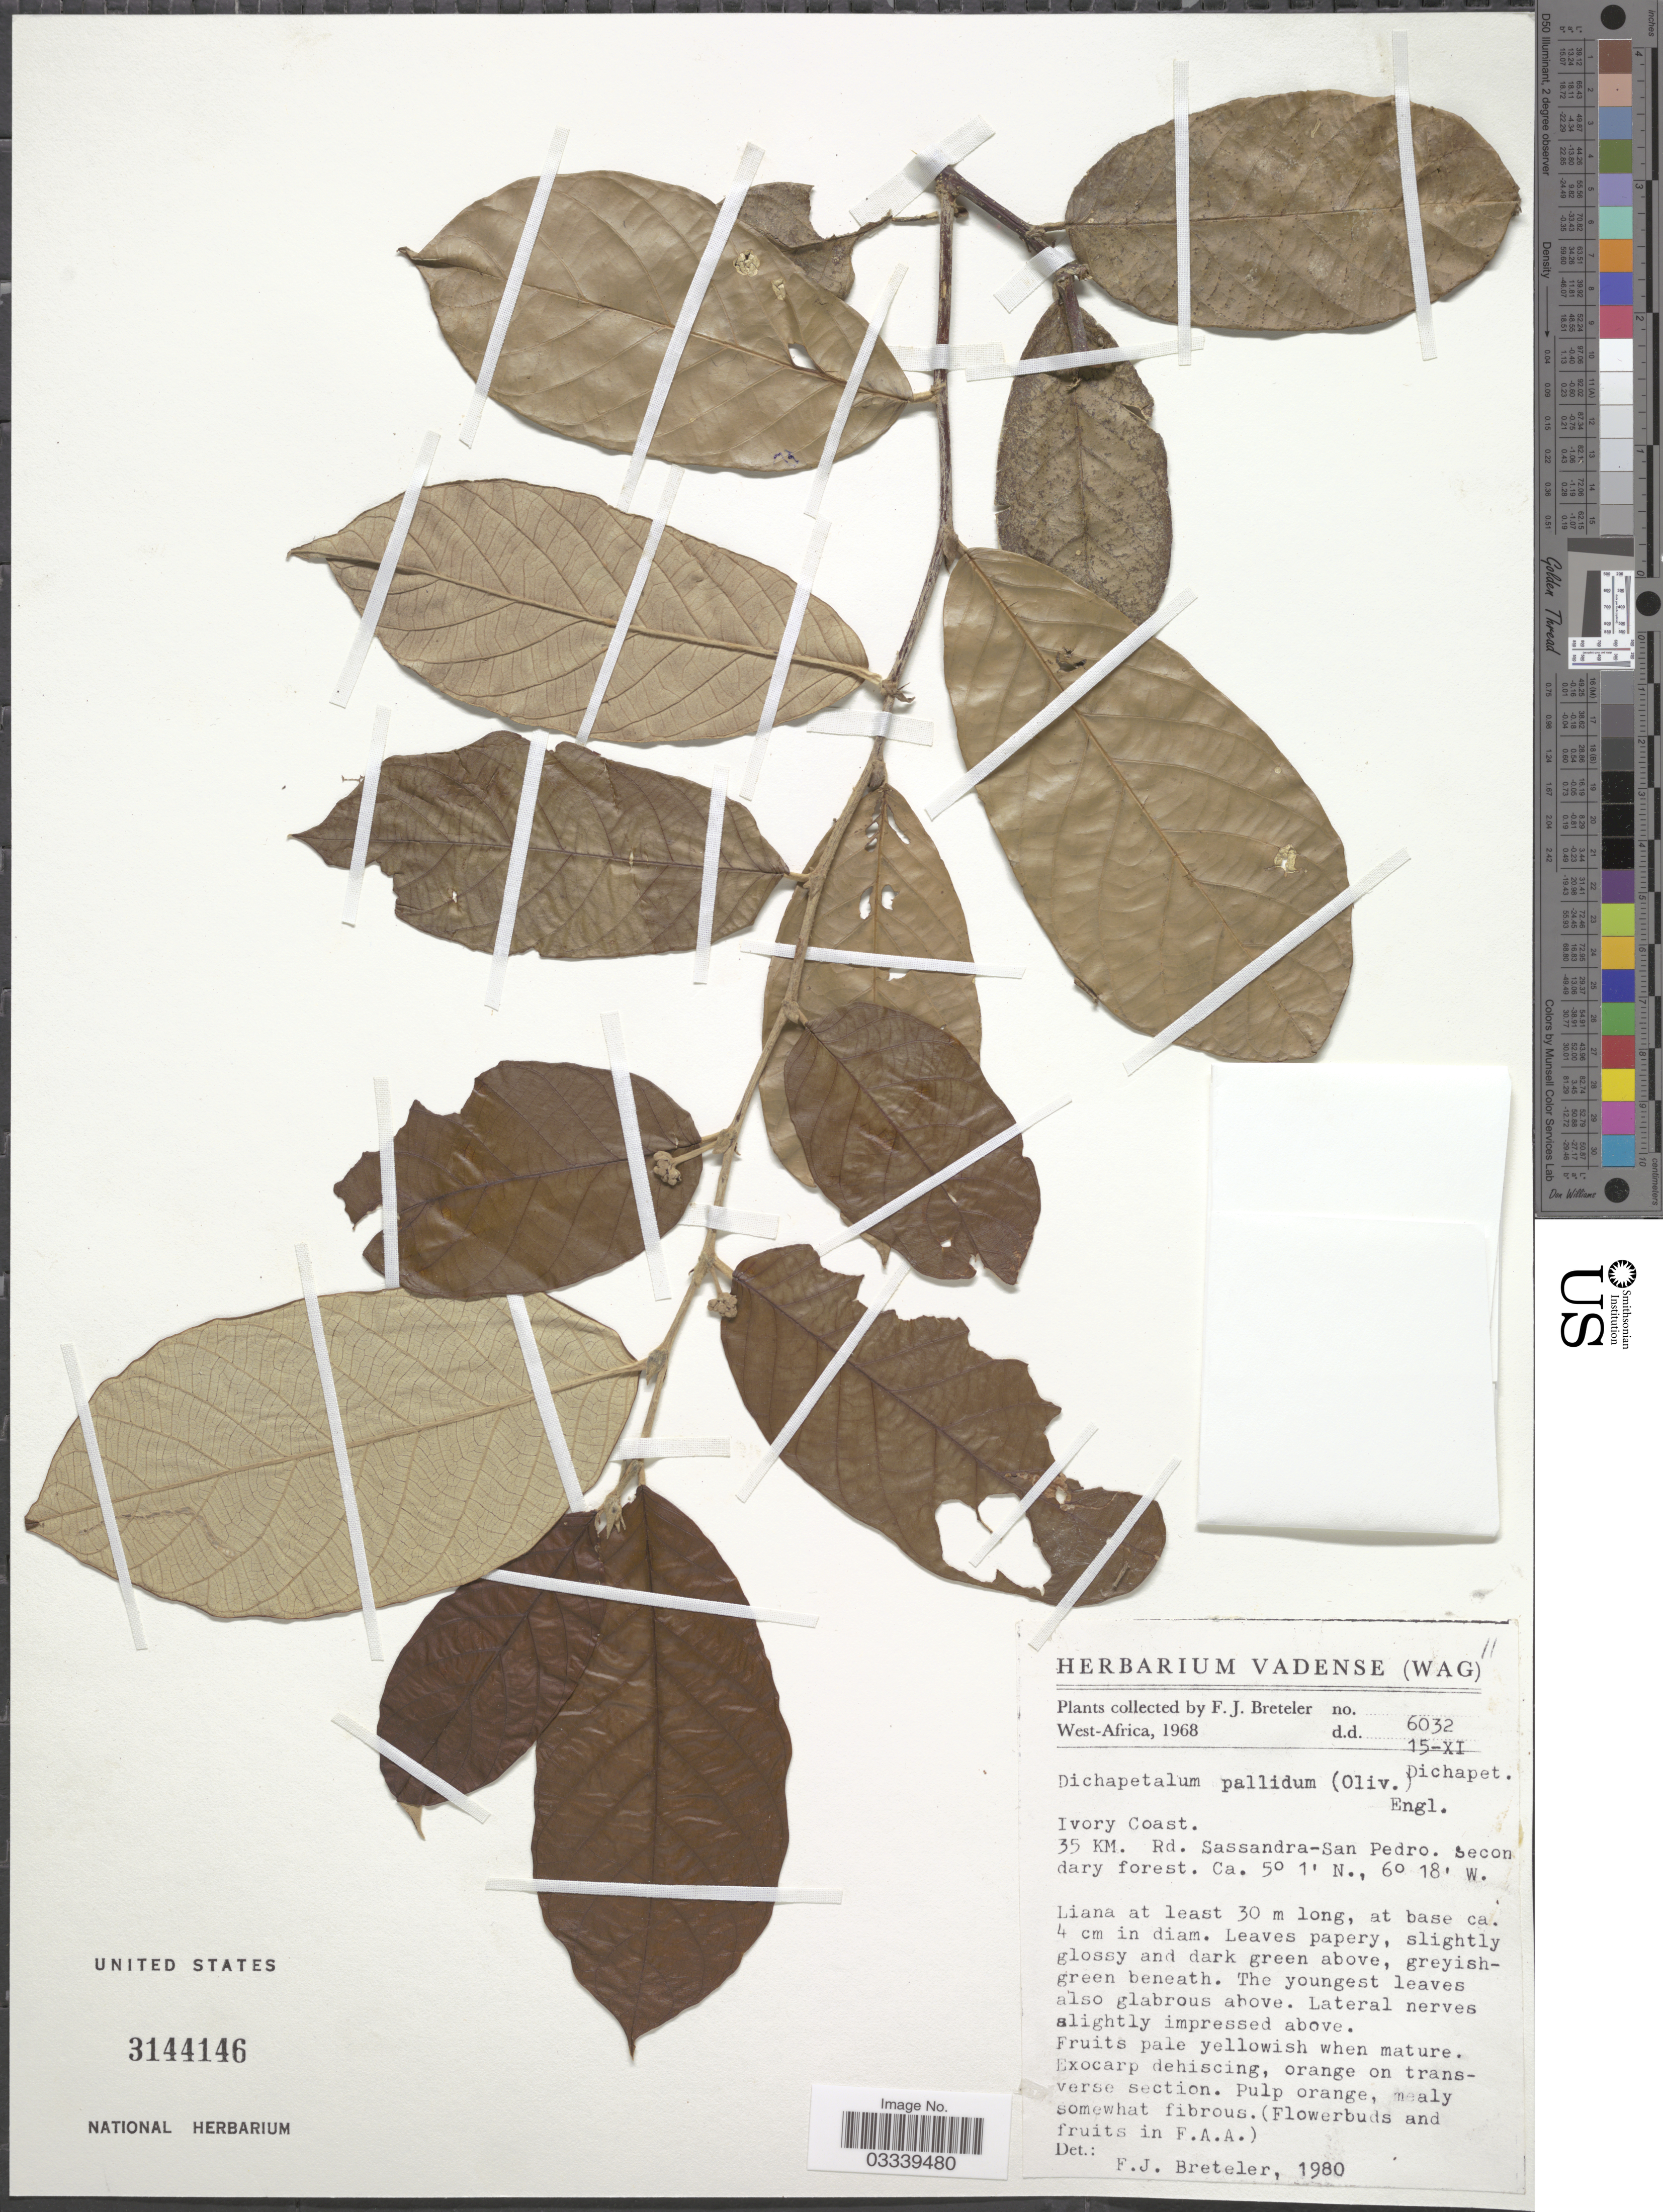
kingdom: Plantae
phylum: Tracheophyta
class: Magnoliopsida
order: Malpighiales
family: Dichapetalaceae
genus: Dichapetalum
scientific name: Dichapetalum pallidum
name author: (Oliv.) Engl.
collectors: F. J. Breteler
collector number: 6032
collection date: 1968-11-15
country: Ivory Coast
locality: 35 KM. Rd. Sassandra-San Pedro.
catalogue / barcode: US 3144146